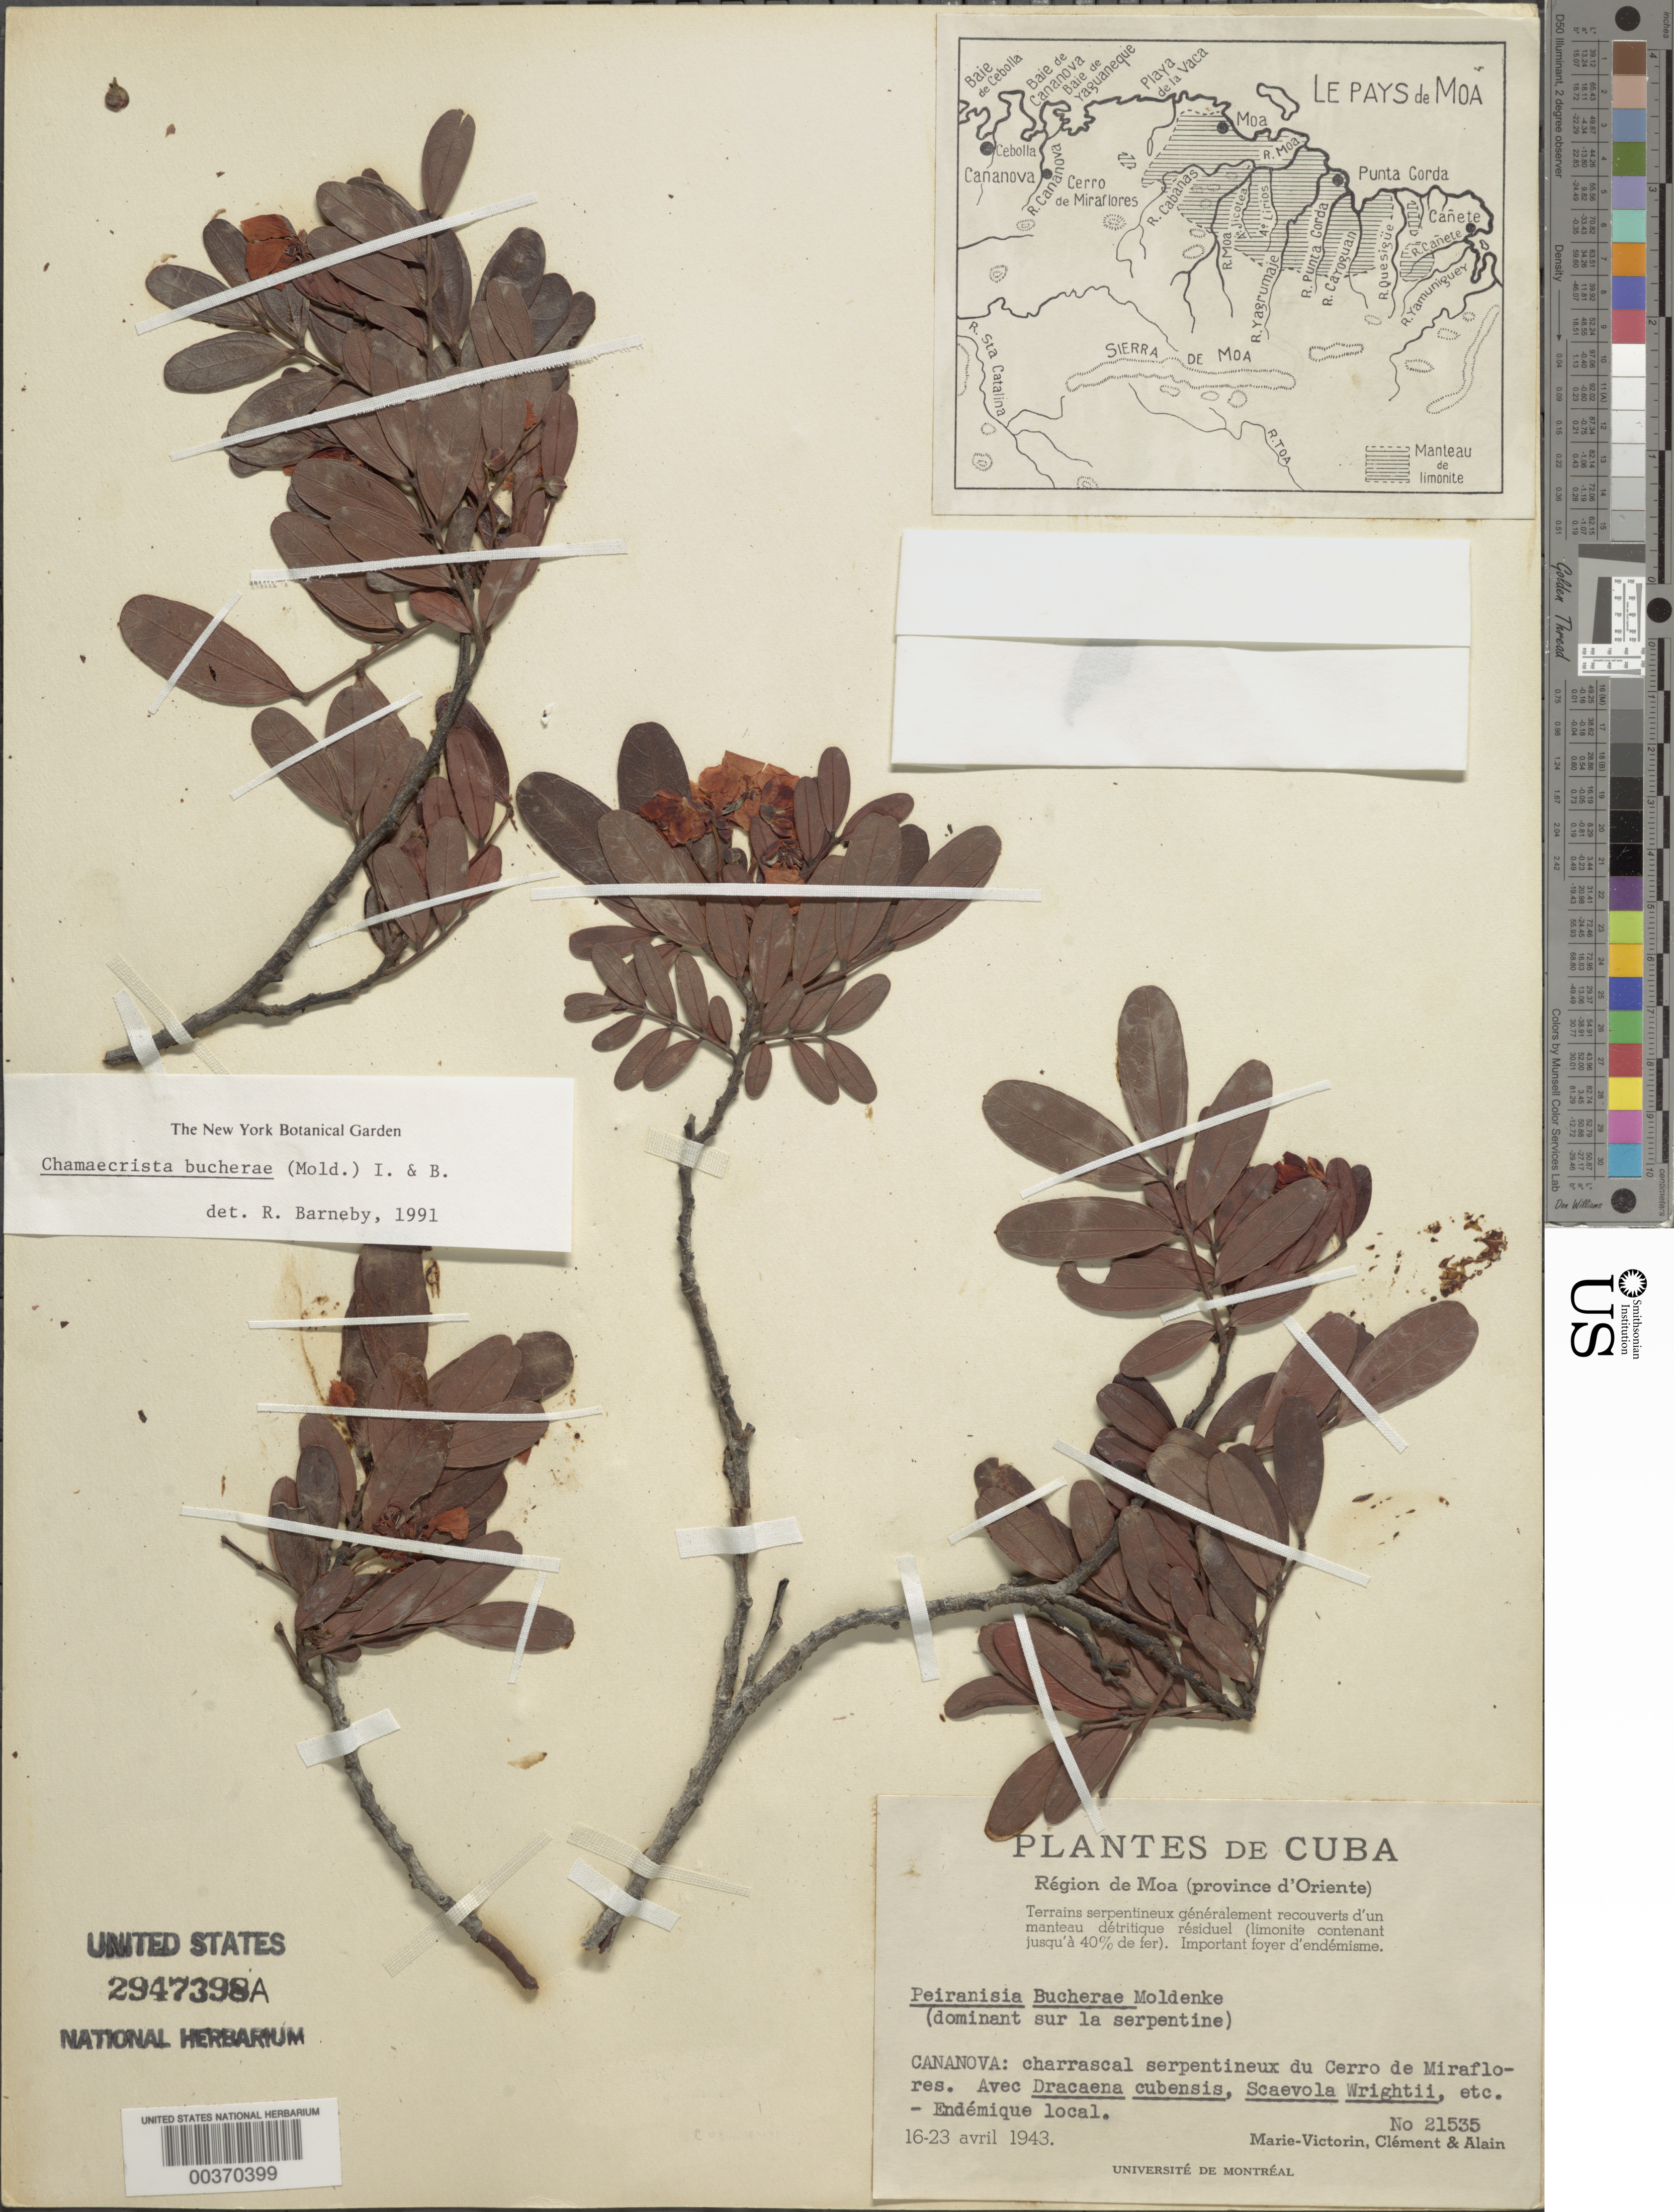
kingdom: Plantae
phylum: Tracheophyta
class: Magnoliopsida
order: Fabales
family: Fabaceae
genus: Chamaecrista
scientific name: Chamaecrista bucherae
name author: (Moldenke) H.S. Irwin & Barneby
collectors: Fr. Marie-Victorin, B. Clement & A. H. Liogier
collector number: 21535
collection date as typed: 16 Apr 1943 to 23 Apr 1943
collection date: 1943-04-16/1943-04-23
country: Cuba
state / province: Oriente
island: Greater Antilles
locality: Cananova; charrascal serpentineux du cerro de miraflores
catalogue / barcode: US 2947398A